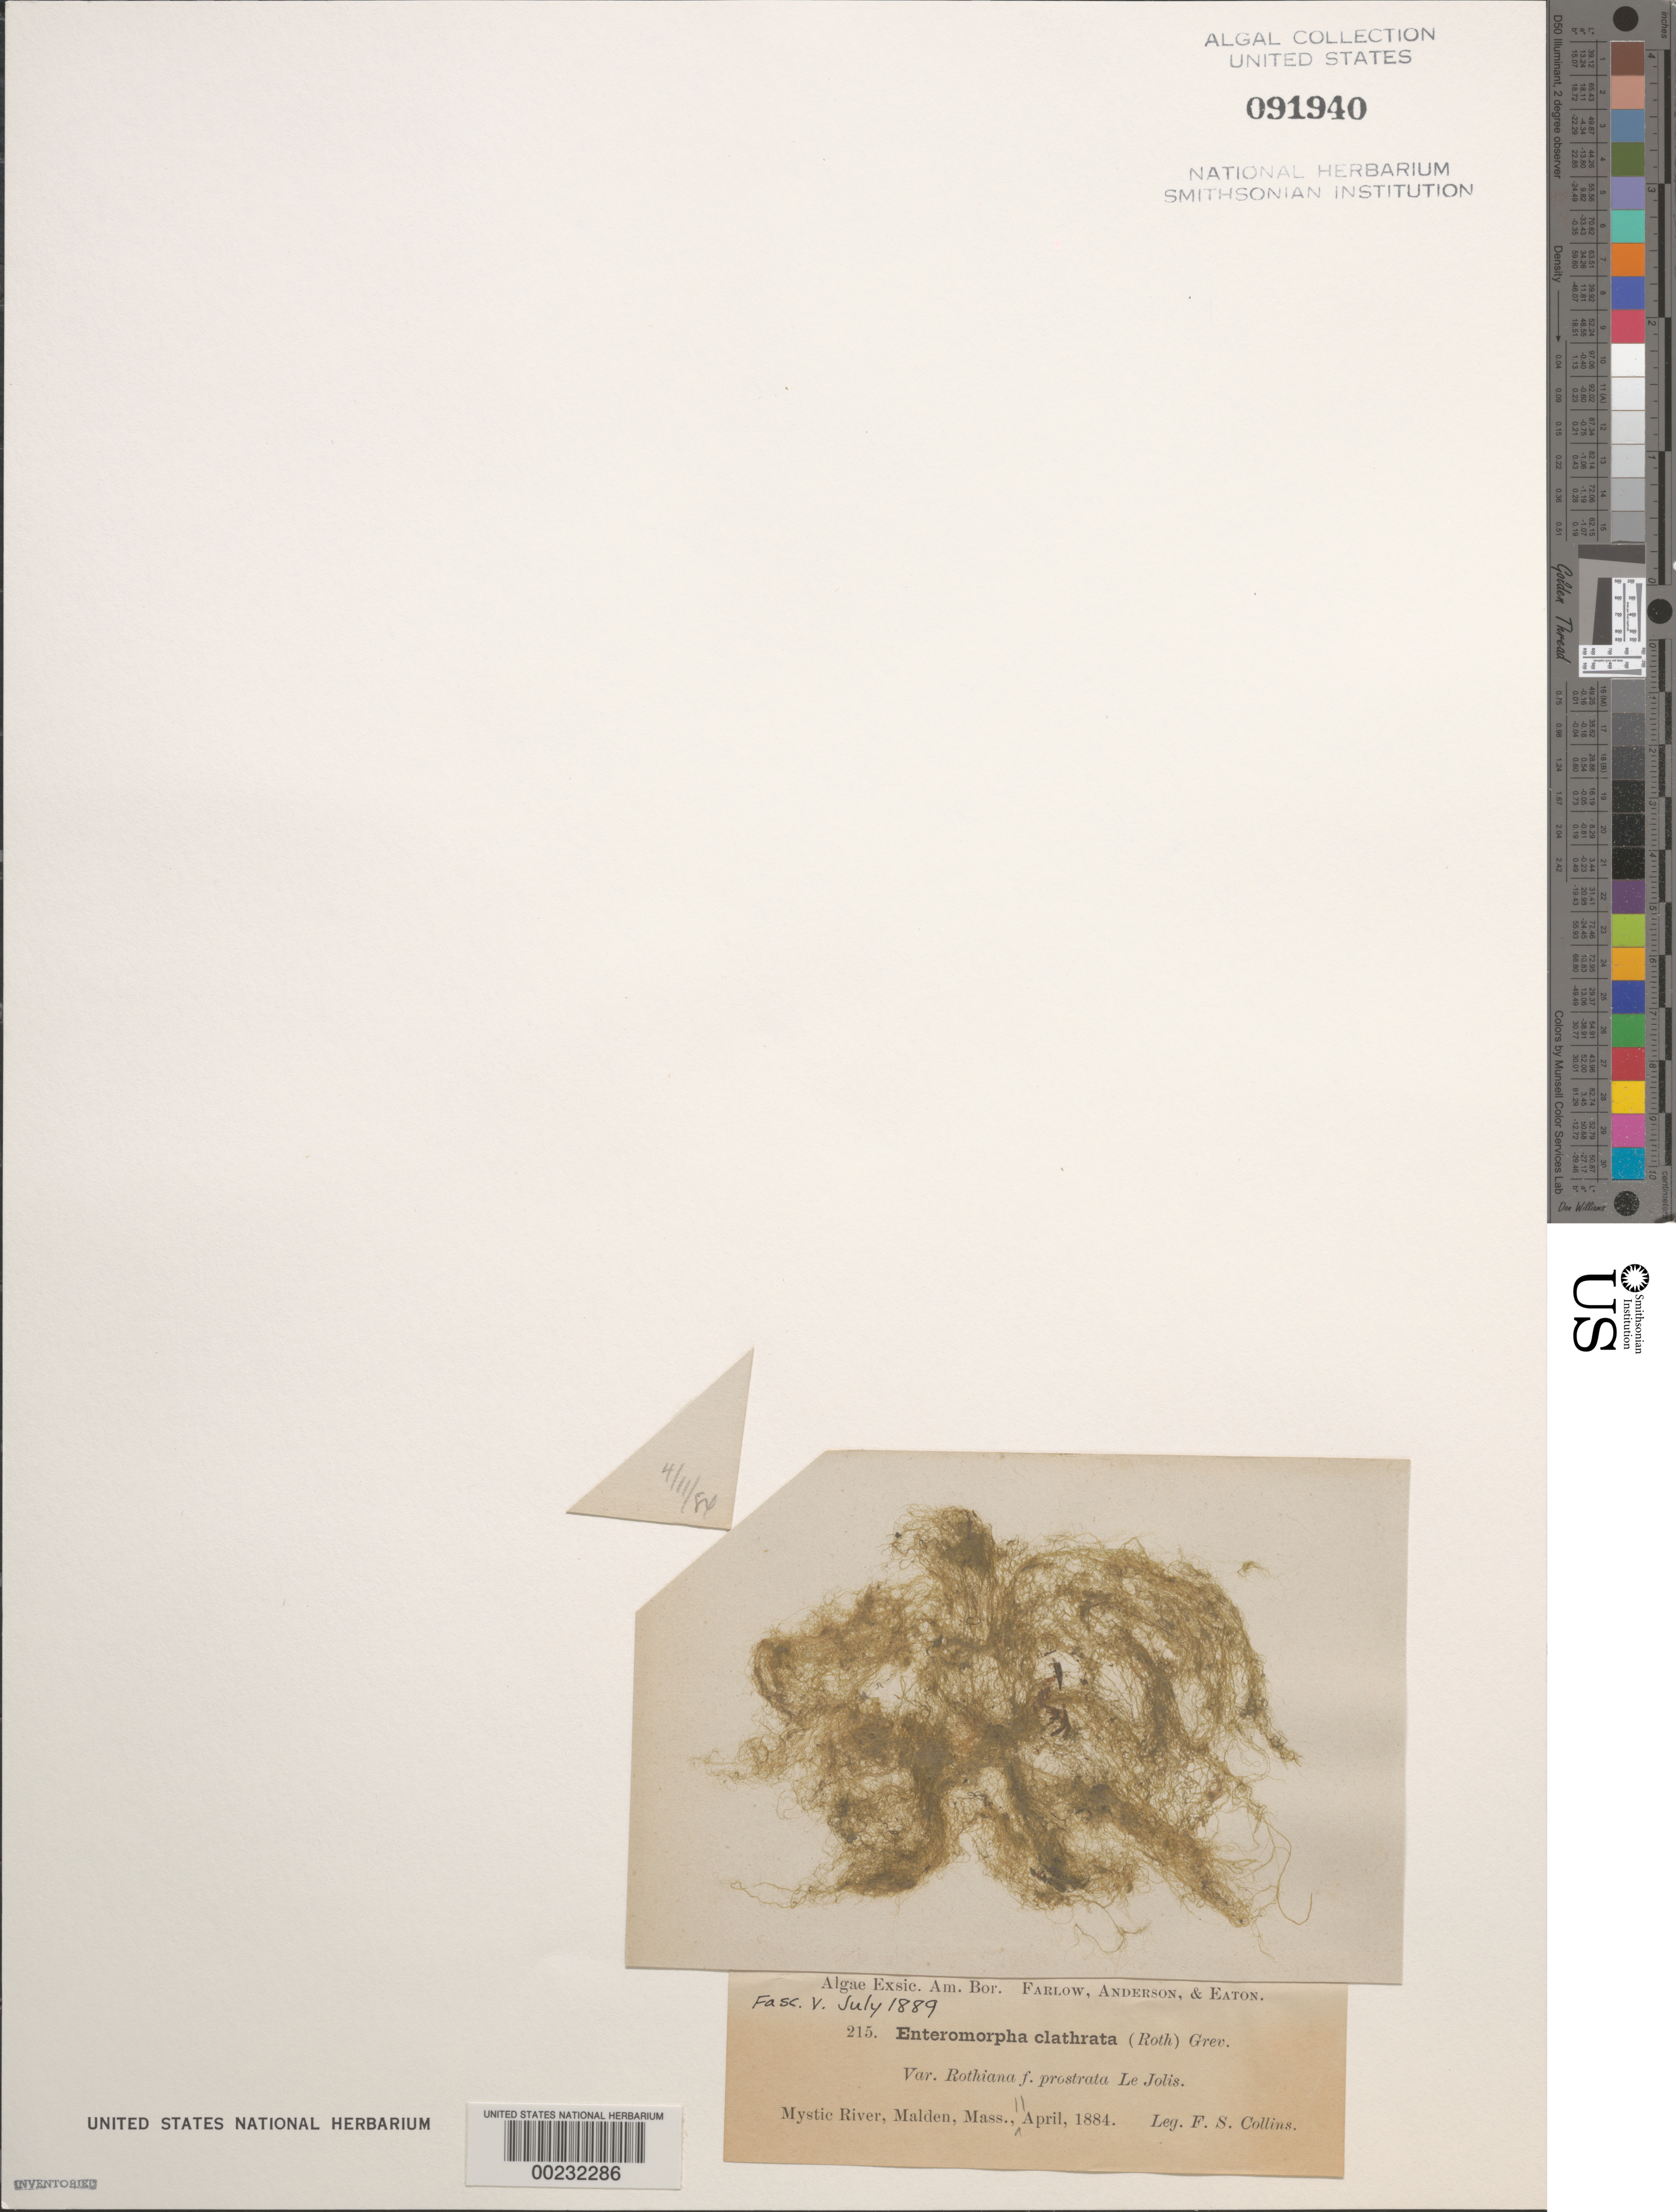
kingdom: Plantae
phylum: Chlorophyta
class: Ulvophyceae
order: Ulvales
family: Ulvaceae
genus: Ulva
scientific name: Ulva clathrata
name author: (Roth) C. Agardh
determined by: Algae name updating Project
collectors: F. Collins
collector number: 215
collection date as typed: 11 Apr 1884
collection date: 1884-04-11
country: United States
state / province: Massachusetts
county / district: Middlesex County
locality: Mystic River, Malden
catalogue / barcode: US 91940